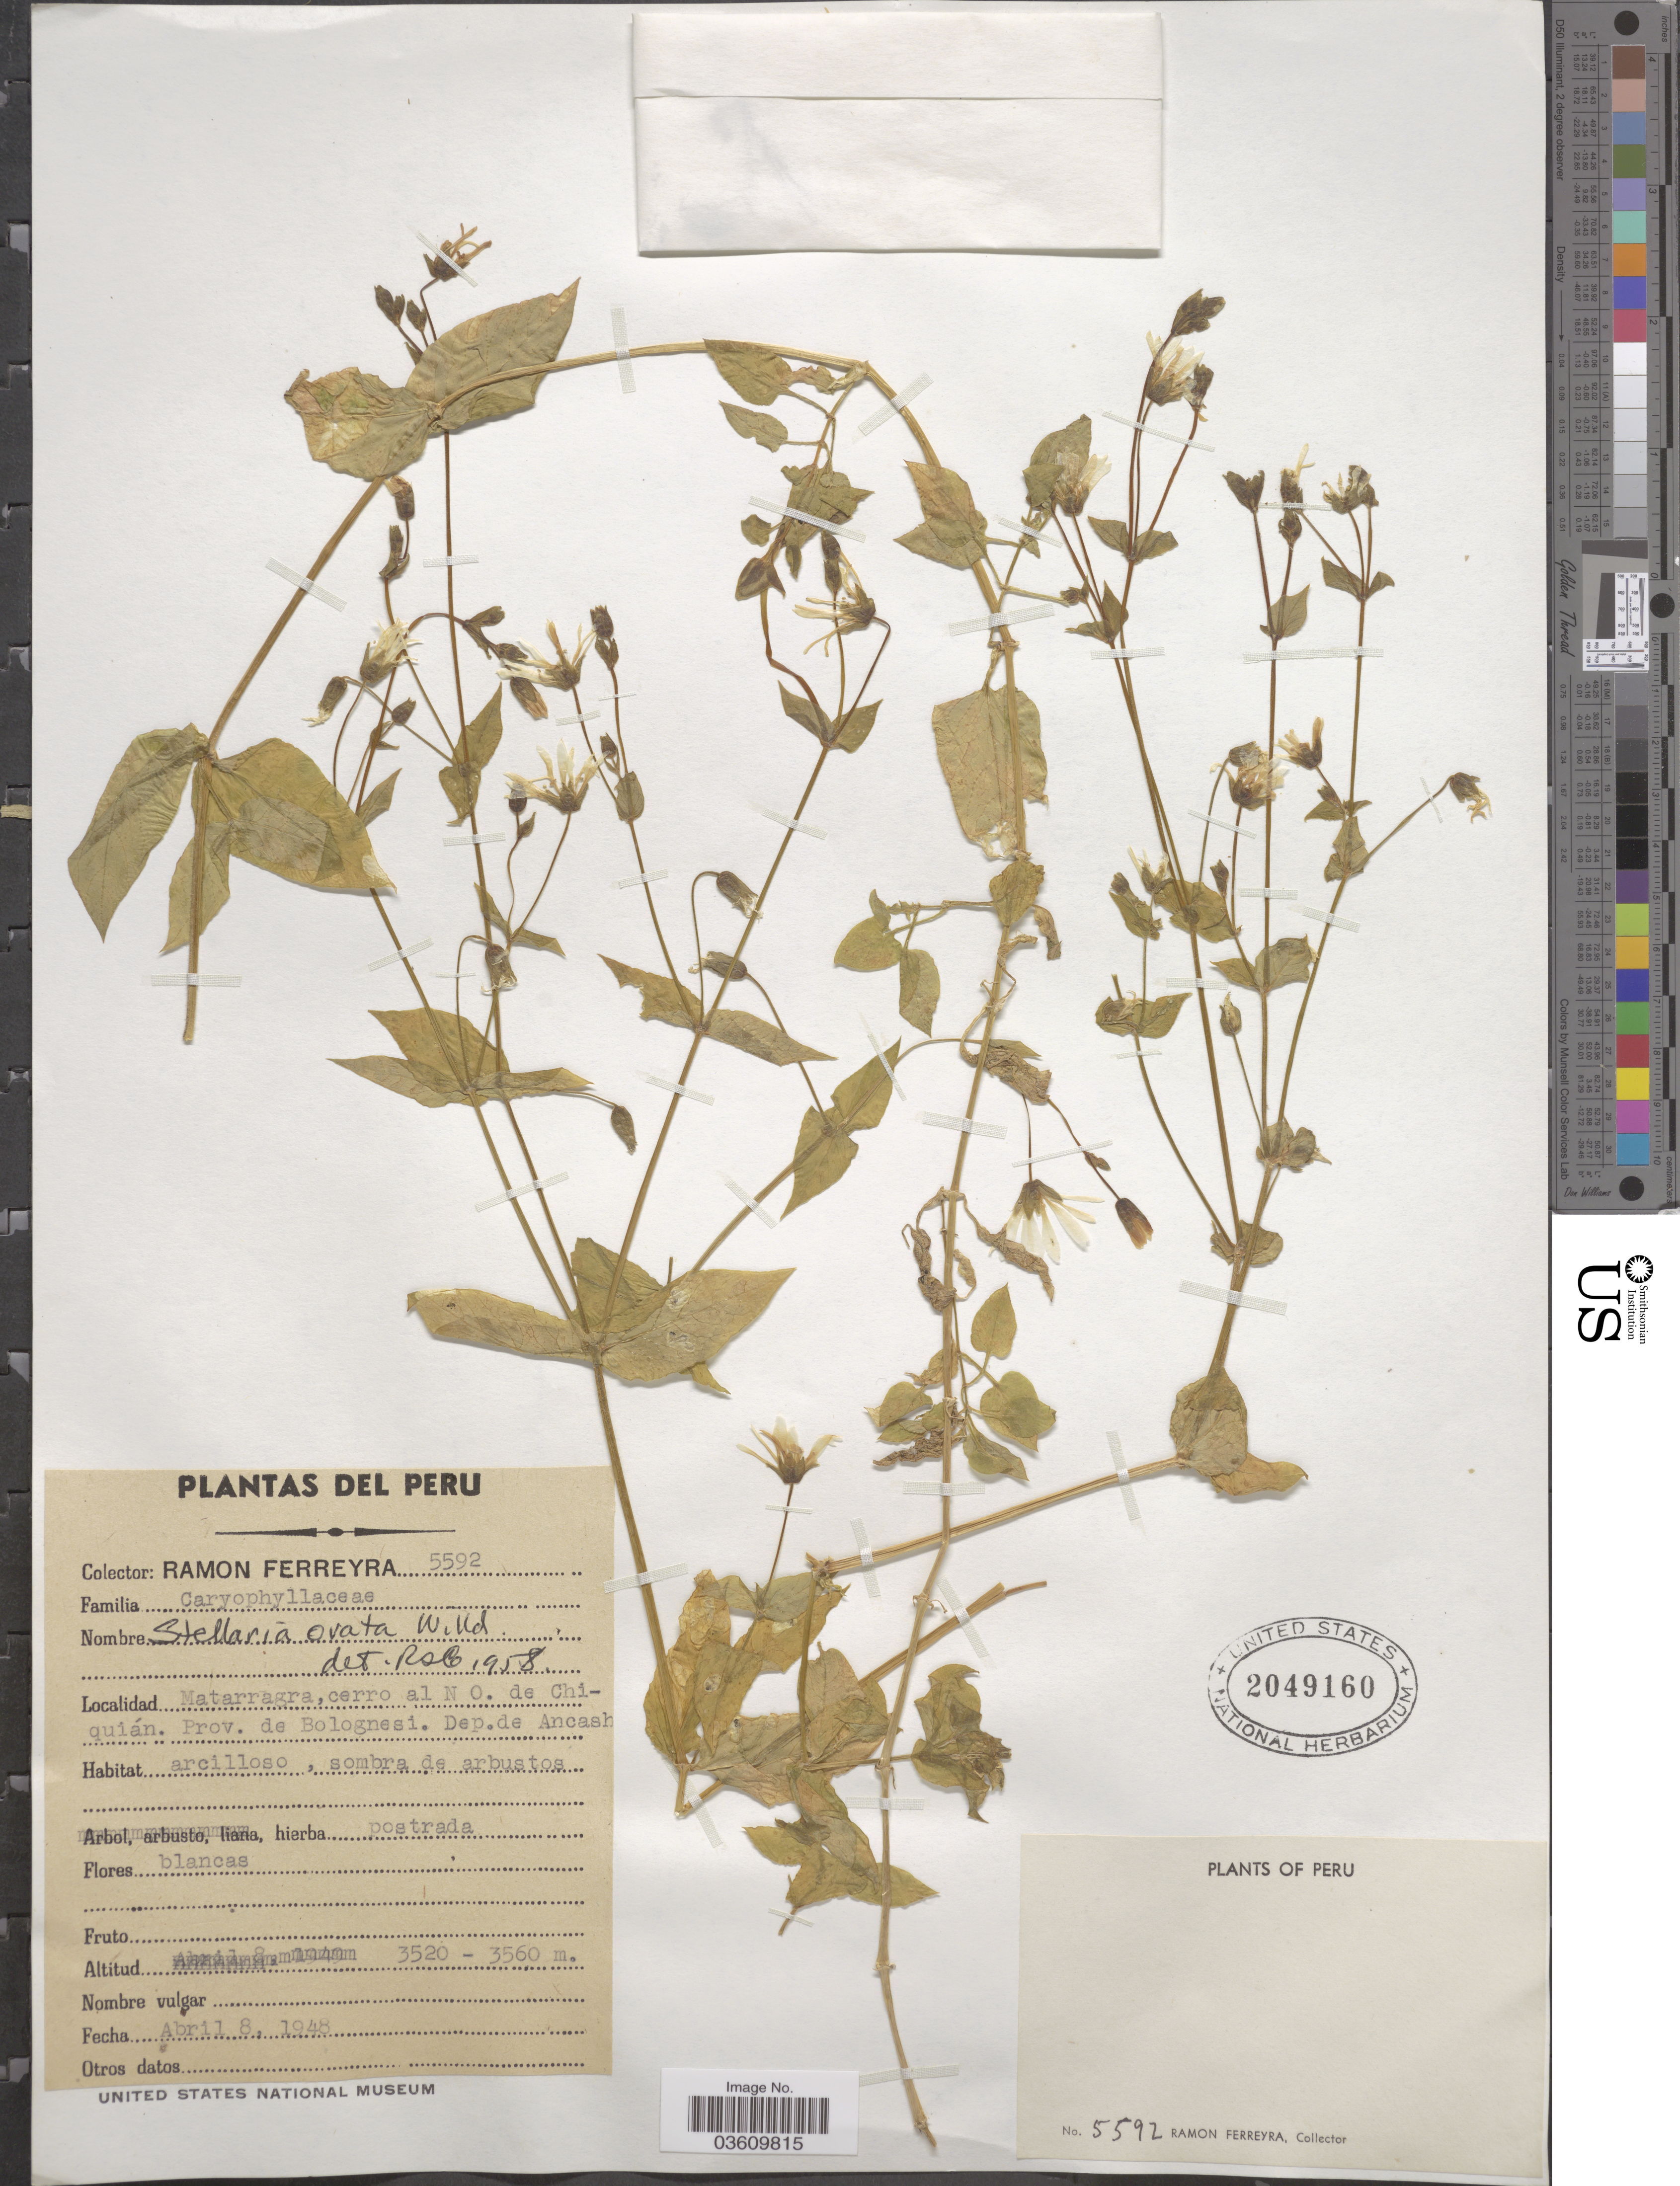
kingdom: Plantae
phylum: Tracheophyta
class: Magnoliopsida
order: Caryophyllales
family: Caryophyllaceae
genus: Stellaria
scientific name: Stellaria ovata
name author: Willd.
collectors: R. A. Ferreyra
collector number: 5592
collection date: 1948-04-08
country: Peru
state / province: Ancash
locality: Matarragra, cerro al NO. de Chiquián. Prov. de Bolognesi. Dep. de Ancash.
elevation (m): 3520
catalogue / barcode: US 2049160